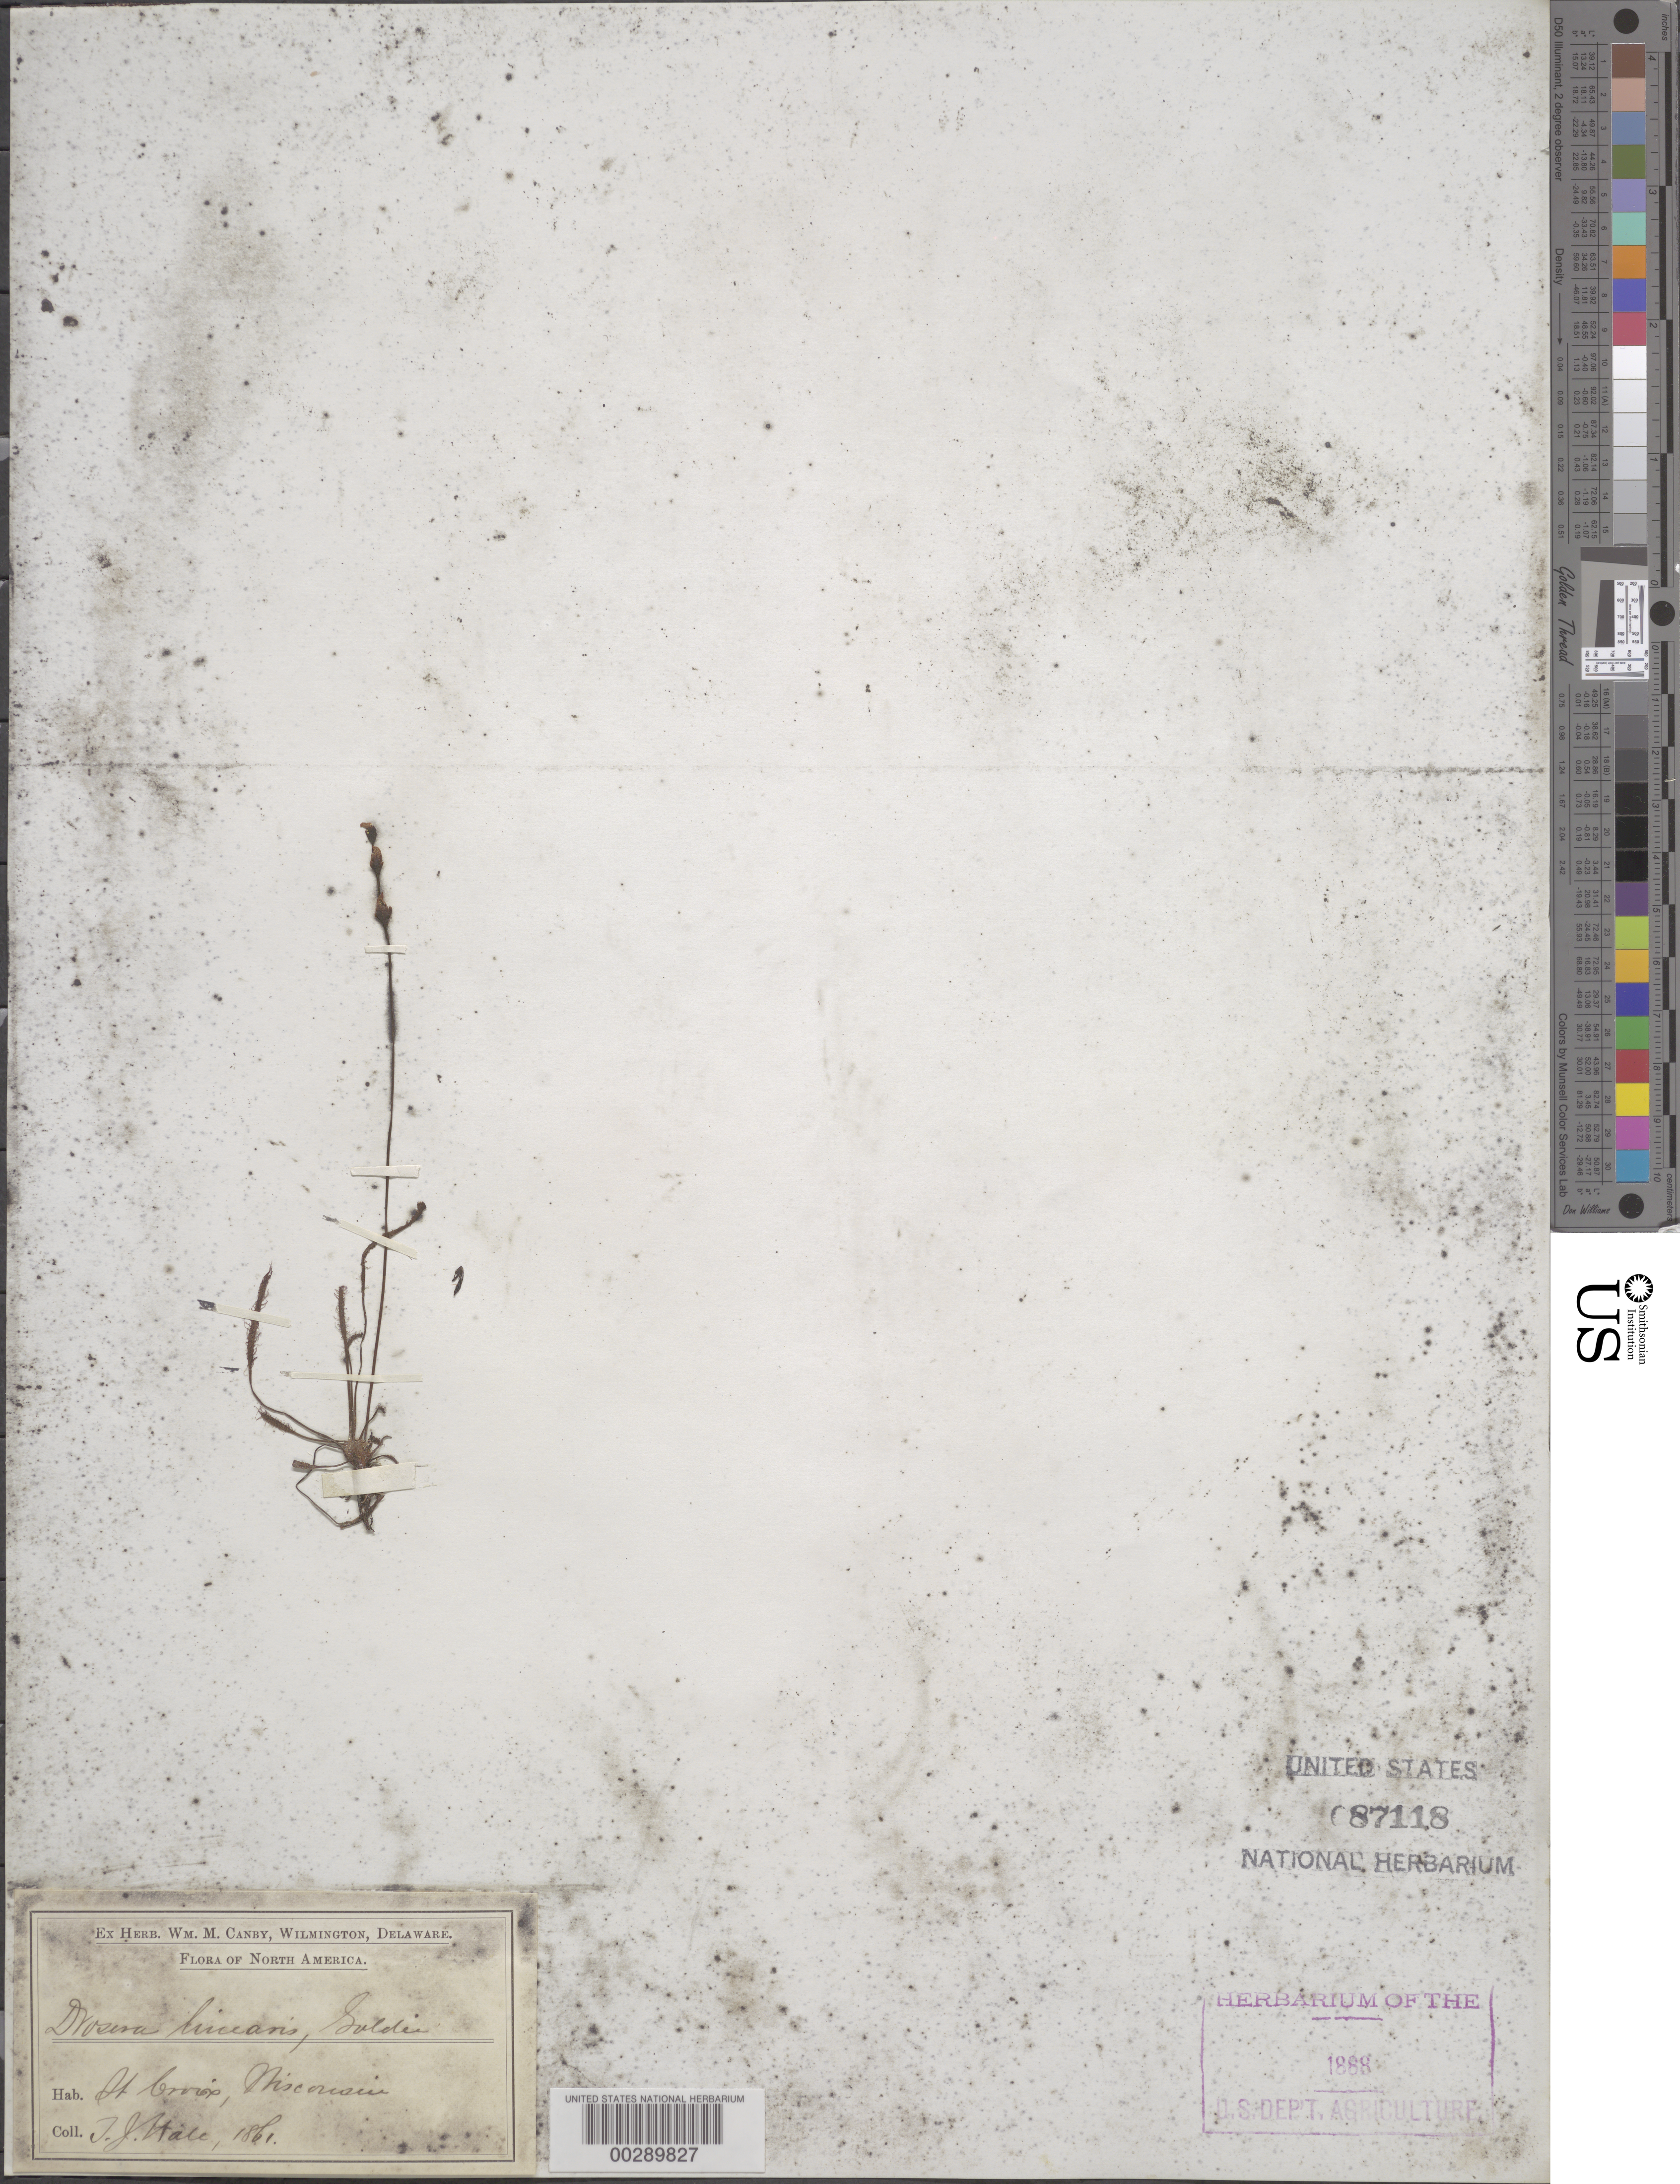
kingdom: Plantae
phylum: Tracheophyta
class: Magnoliopsida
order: Caryophyllales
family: Droseraceae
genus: Drosera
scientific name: Drosera linearis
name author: Goldie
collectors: T. Hale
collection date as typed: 1861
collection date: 1861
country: United States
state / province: Wisconsin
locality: St croix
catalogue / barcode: US 87118